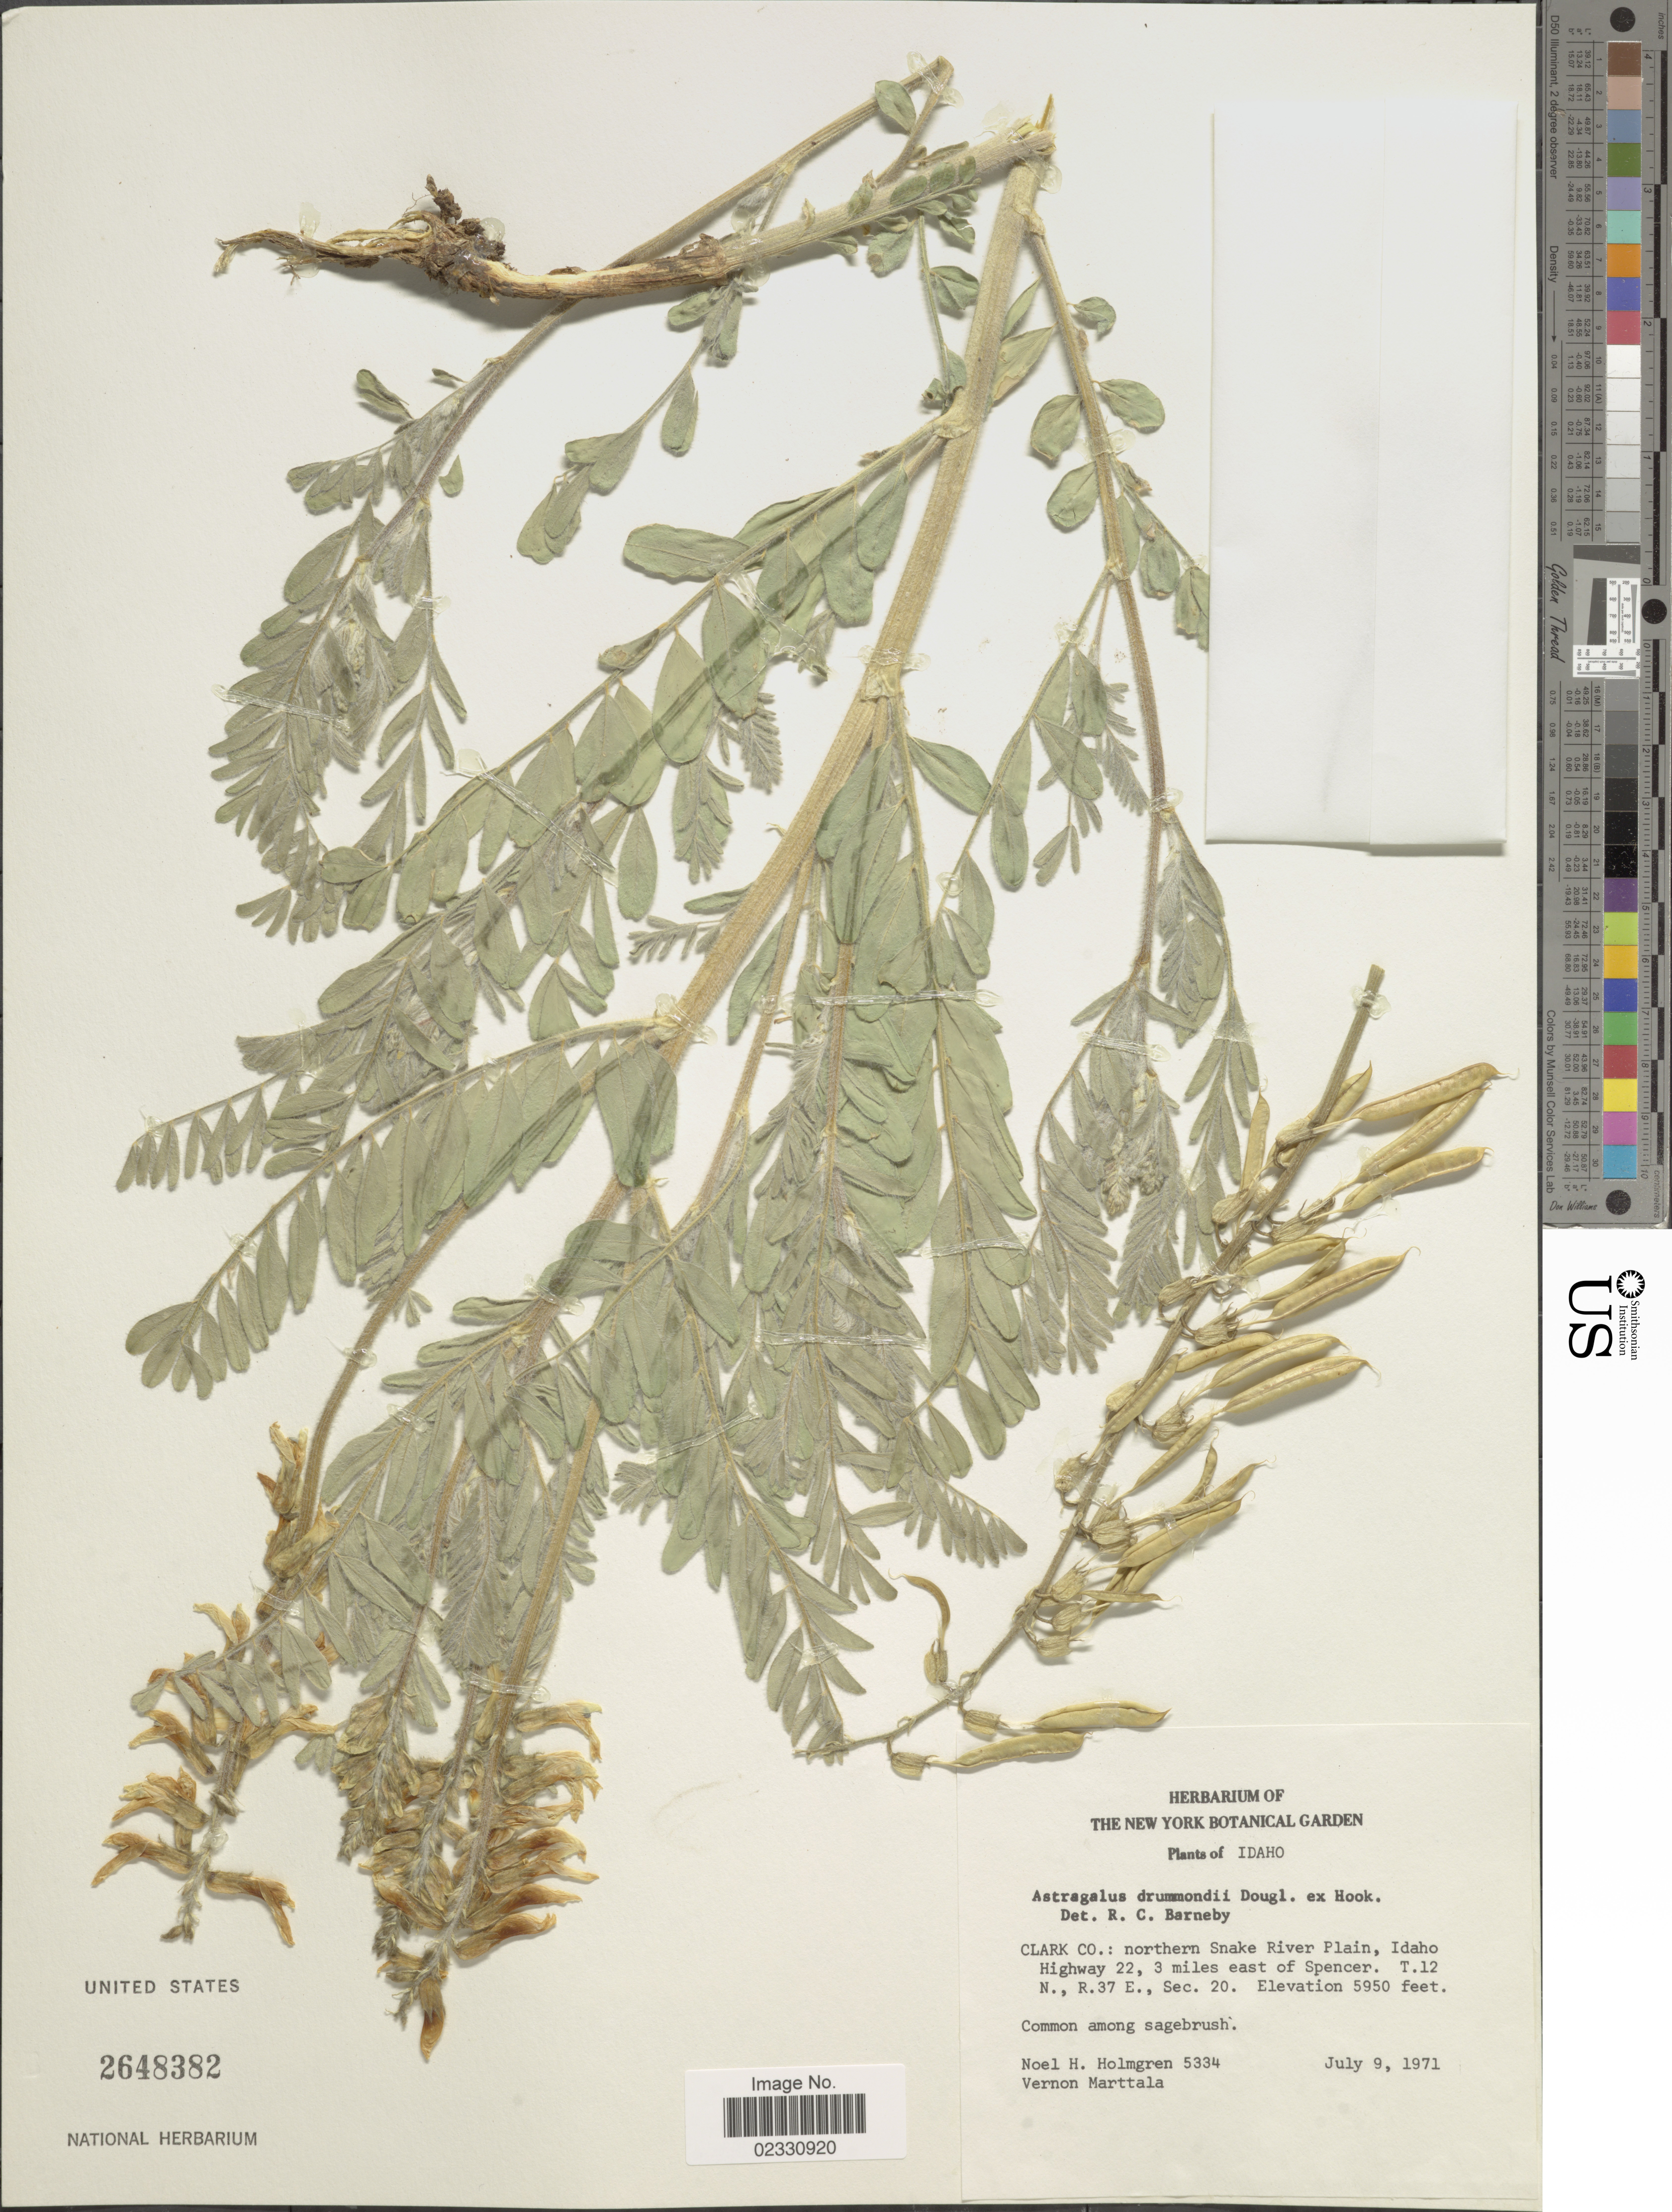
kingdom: Plantae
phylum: Tracheophyta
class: Magnoliopsida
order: Fabales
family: Fabaceae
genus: Astragalus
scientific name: Astragalus drummondii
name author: Hook.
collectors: N. H. Holmgren & V. Marttala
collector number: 5334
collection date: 1971-07-09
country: United States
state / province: Idaho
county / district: Clark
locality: northern Snake River Plain, Idaho Highway 22, 3 miles east of Spencer, T. 12 N., R. 37 E., Sec 20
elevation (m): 1814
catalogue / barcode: US 2648382